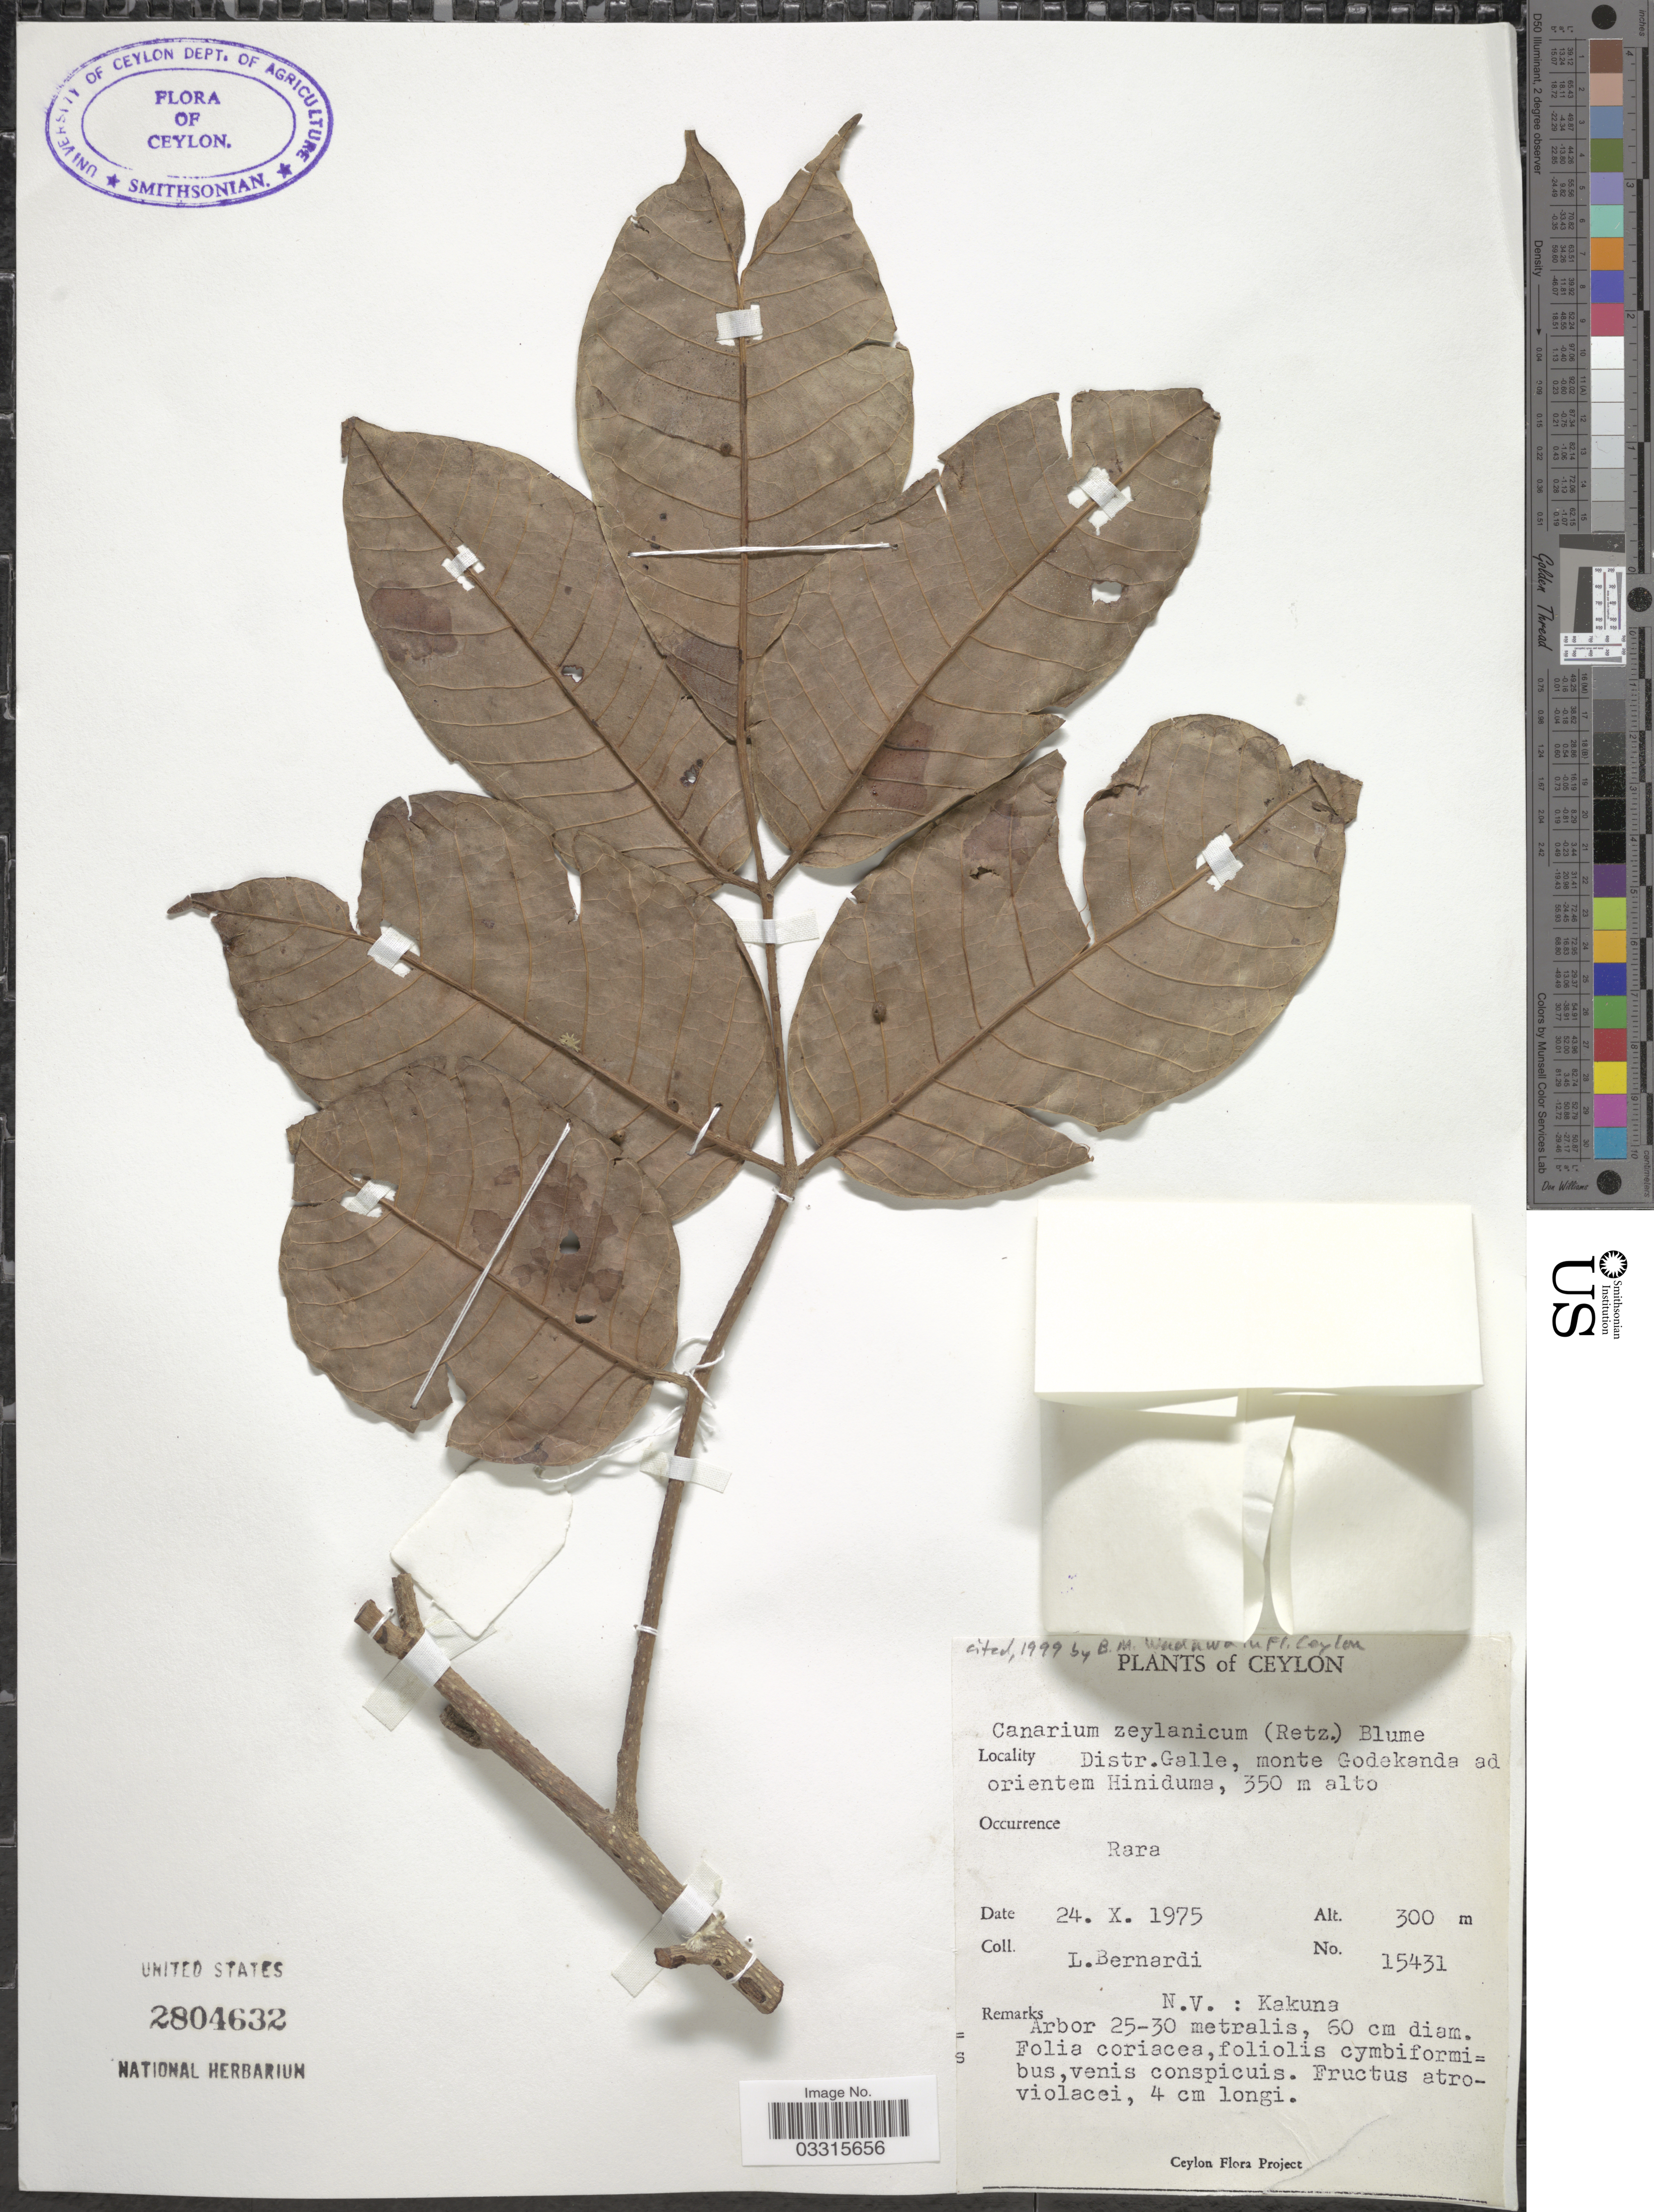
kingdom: Plantae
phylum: Tracheophyta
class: Magnoliopsida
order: Sapindales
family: Burseraceae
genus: Canarium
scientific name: Canarium zeylanicum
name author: (Retz.) Blume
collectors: L. Bernardi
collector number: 15431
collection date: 1975-10-24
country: Sri Lanka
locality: Ceylon. Distr. Galle, monte Godekanda ad orientem Hiniduma.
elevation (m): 300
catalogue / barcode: US 2804632